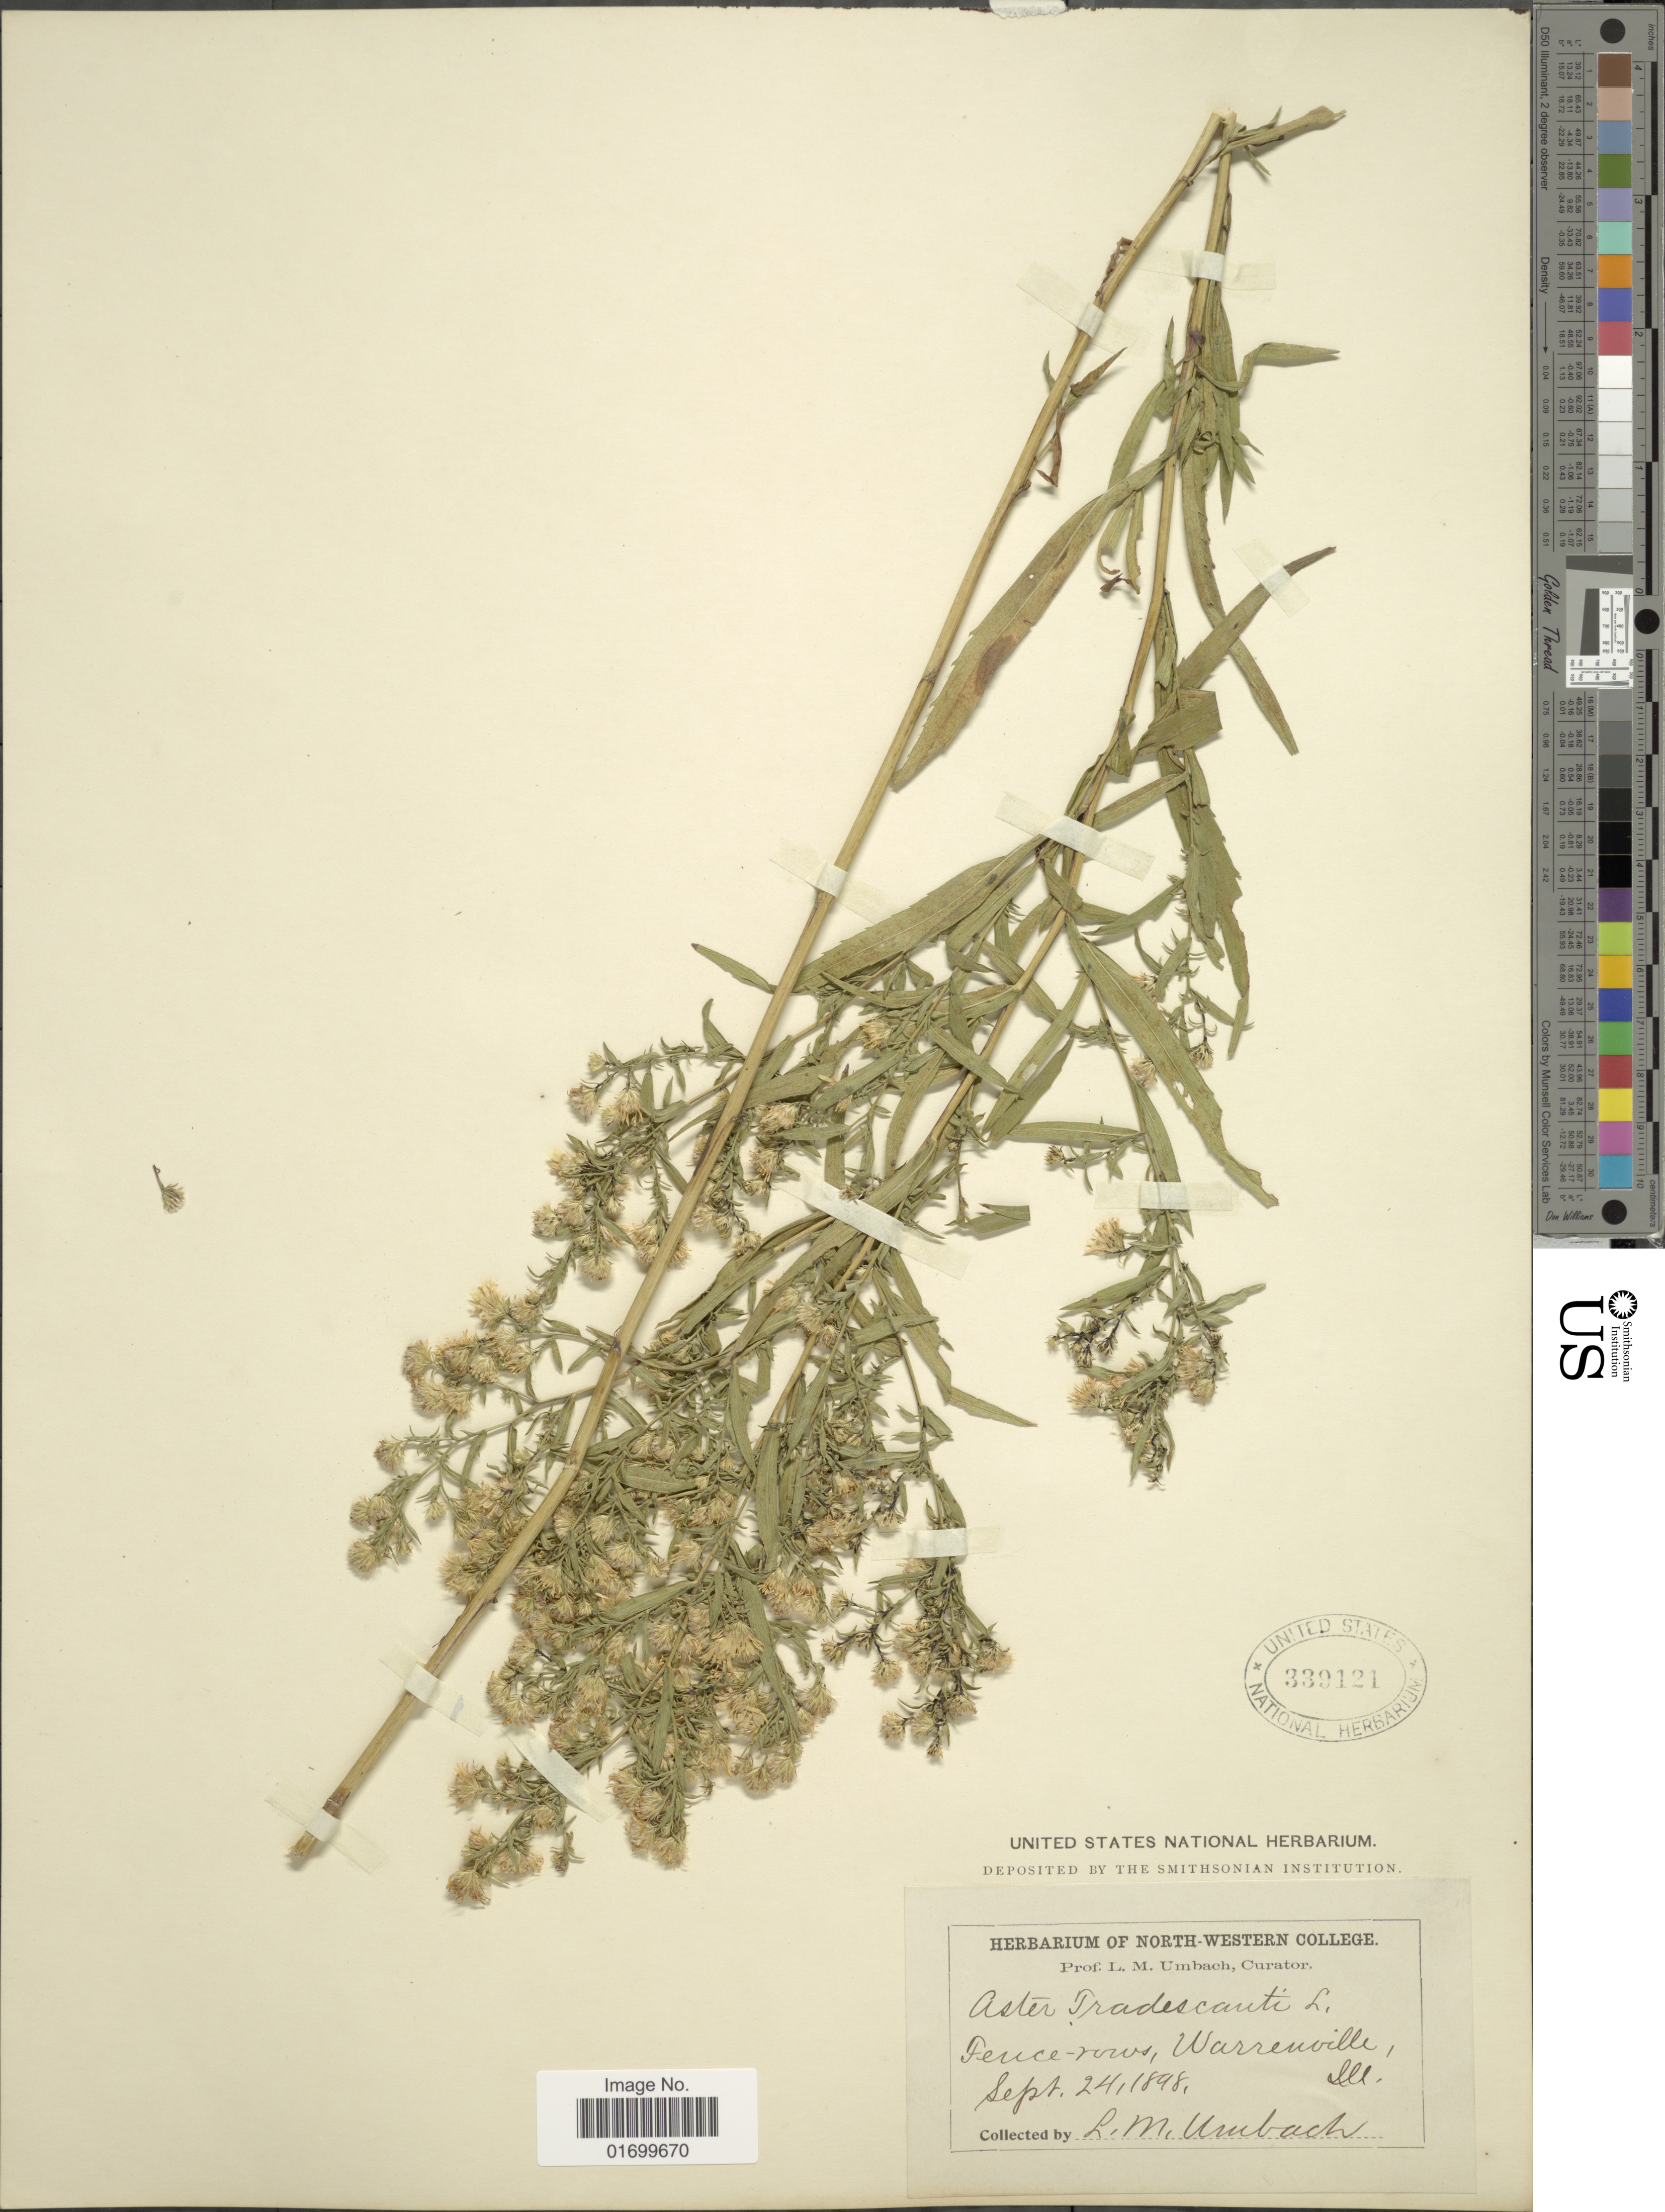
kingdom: Plantae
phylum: Tracheophyta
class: Magnoliopsida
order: Asterales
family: Asteraceae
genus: Symphyotrichum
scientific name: Symphyotrichum tradescanti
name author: (L.) G.L. Nesom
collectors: L. M. Umbach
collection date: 1898-09-24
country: United States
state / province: Illinois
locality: Fence-rows, Warrenville.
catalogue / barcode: US 339121